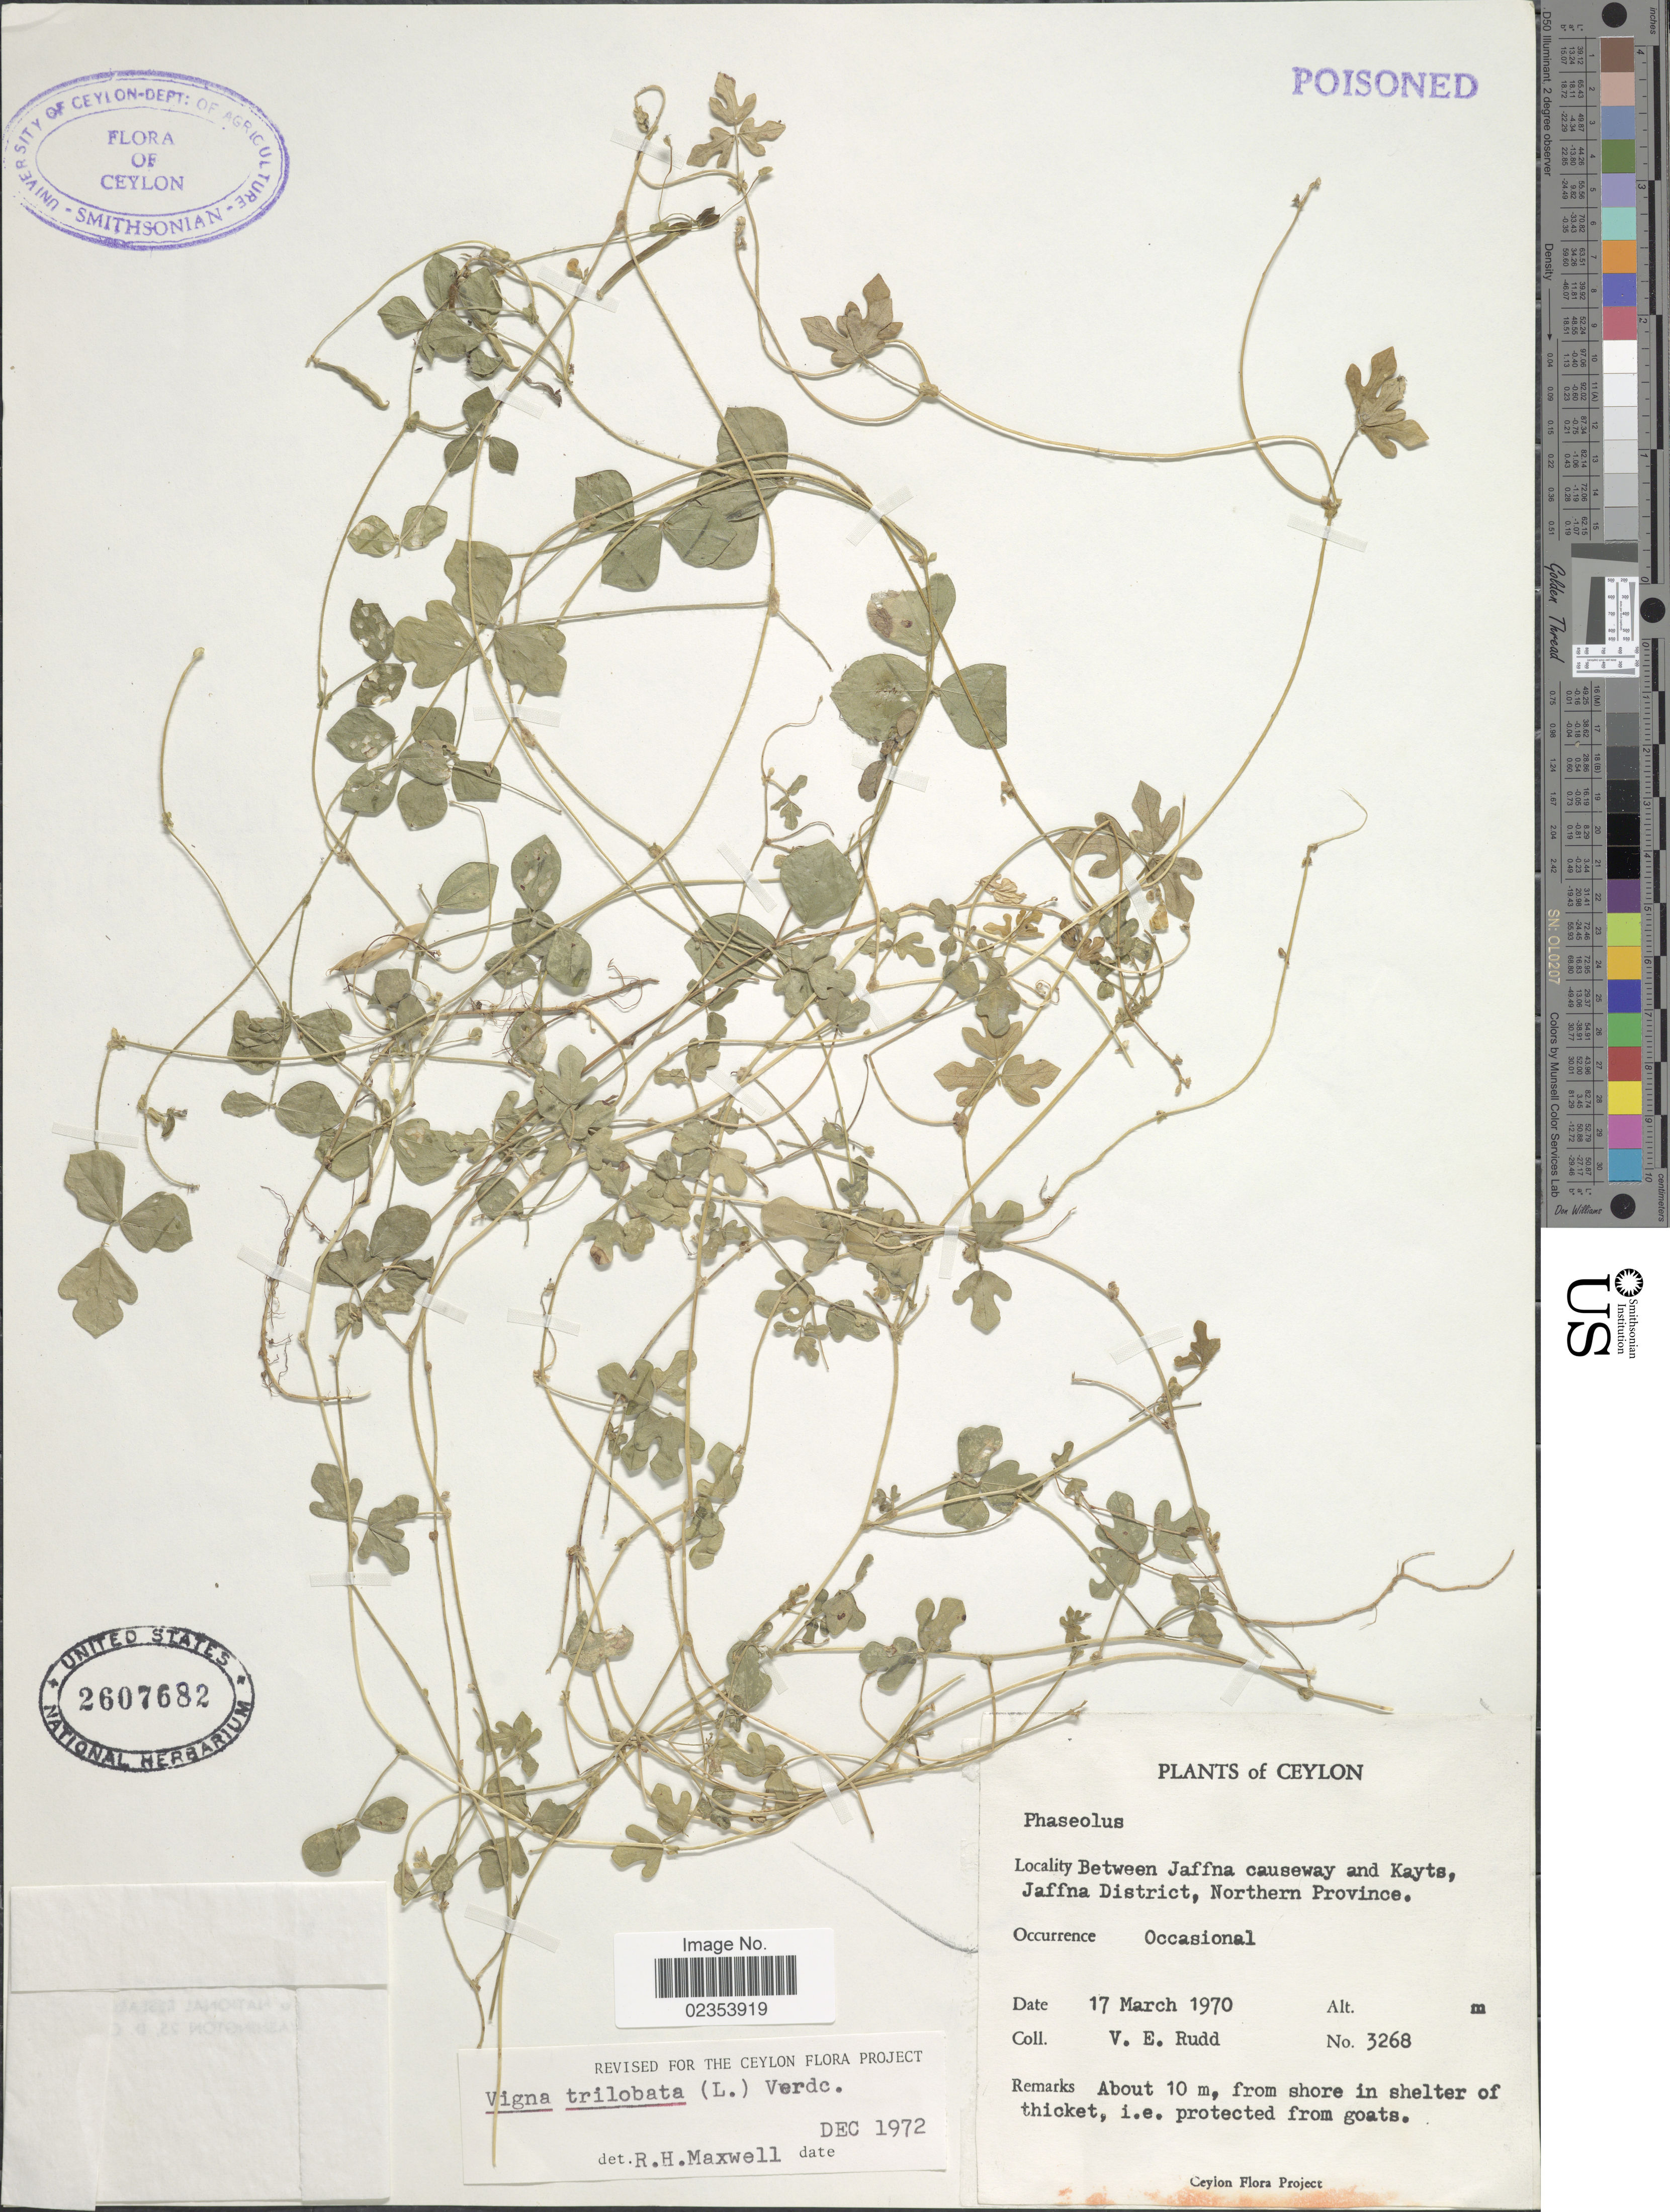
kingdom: Plantae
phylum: Tracheophyta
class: Magnoliopsida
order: Fabales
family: Fabaceae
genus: Vigna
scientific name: Vigna trilobata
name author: (L.) Verdc.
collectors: V. E. Rudd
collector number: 3268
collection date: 1970-03-17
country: Sri Lanka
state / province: Northern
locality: Ceylon. Between Jaffna causeway and Kayts, Jaffna District, Northern Province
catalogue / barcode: US 2607682